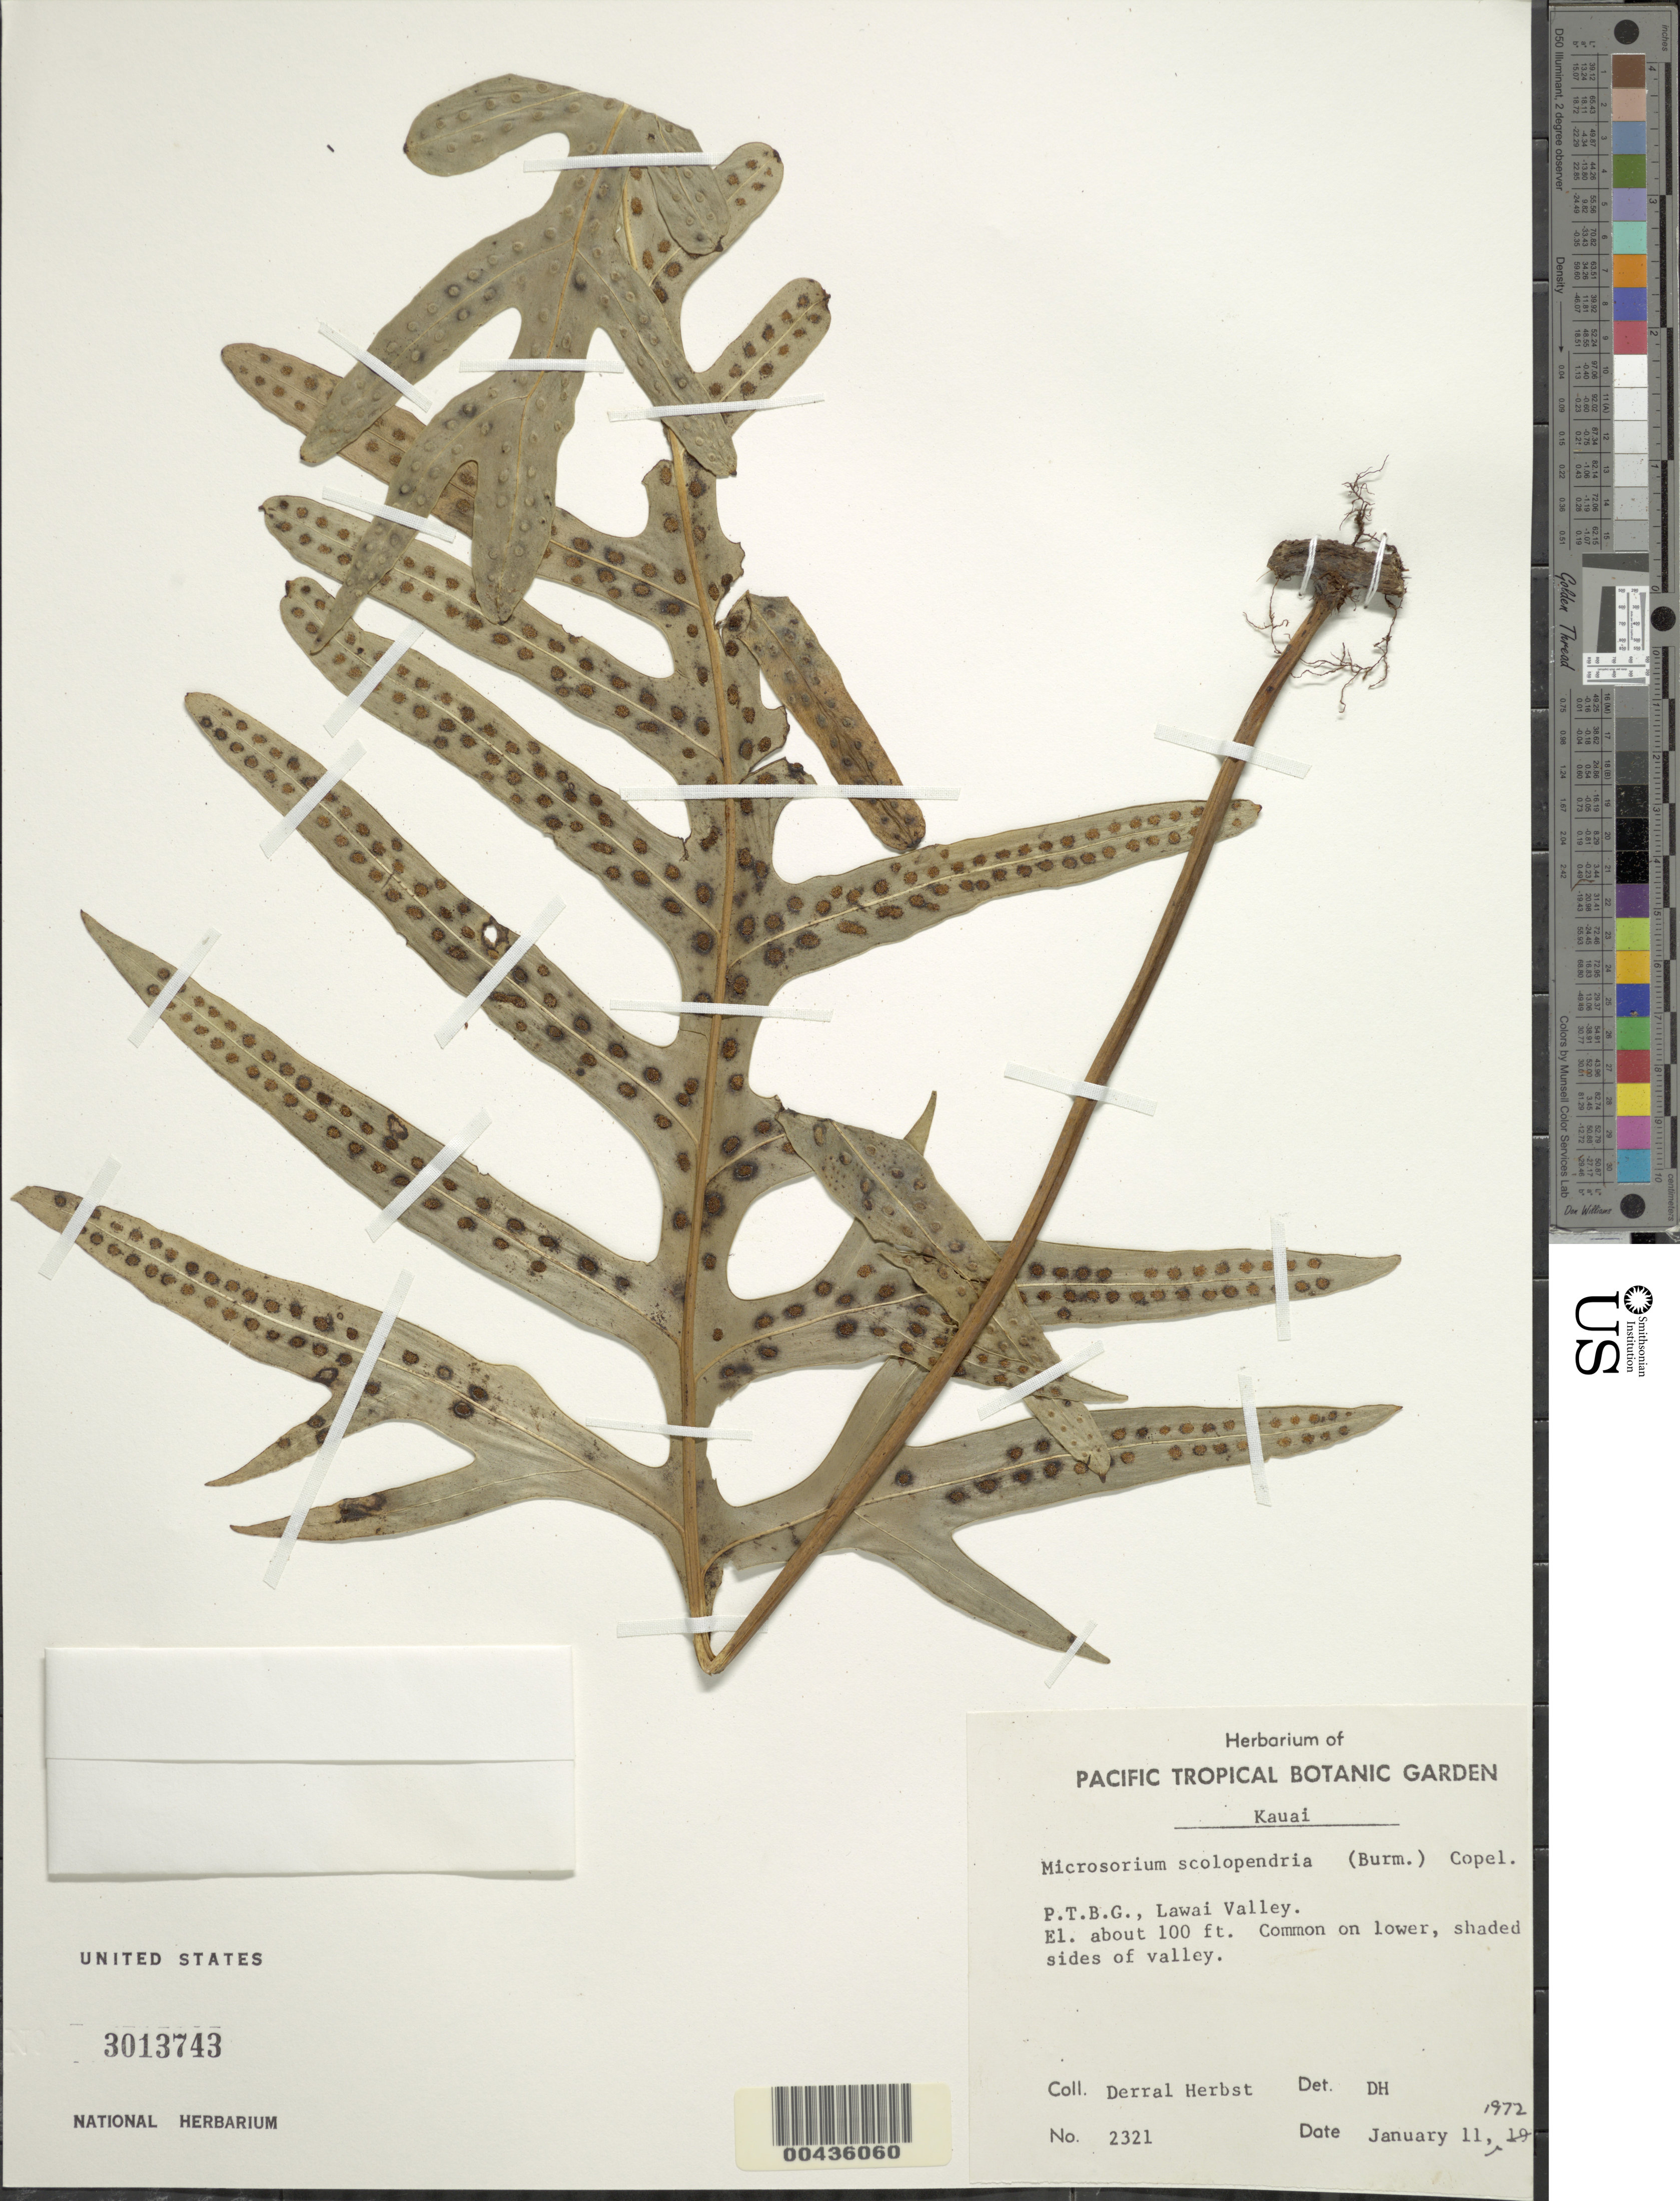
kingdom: Plantae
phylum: Tracheophyta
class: Polypodiopsida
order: Polypodiales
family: Polypodiaceae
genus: Polypodium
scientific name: Polypodium scolopendria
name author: Burm. f.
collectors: D. R. Herbst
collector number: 2321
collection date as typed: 11 Jan 1972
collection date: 1972-01-11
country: United States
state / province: Hawaii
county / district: Kauai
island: Kaua'i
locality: P.T.B.G., Lawai Valley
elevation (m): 30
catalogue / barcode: US 3013743